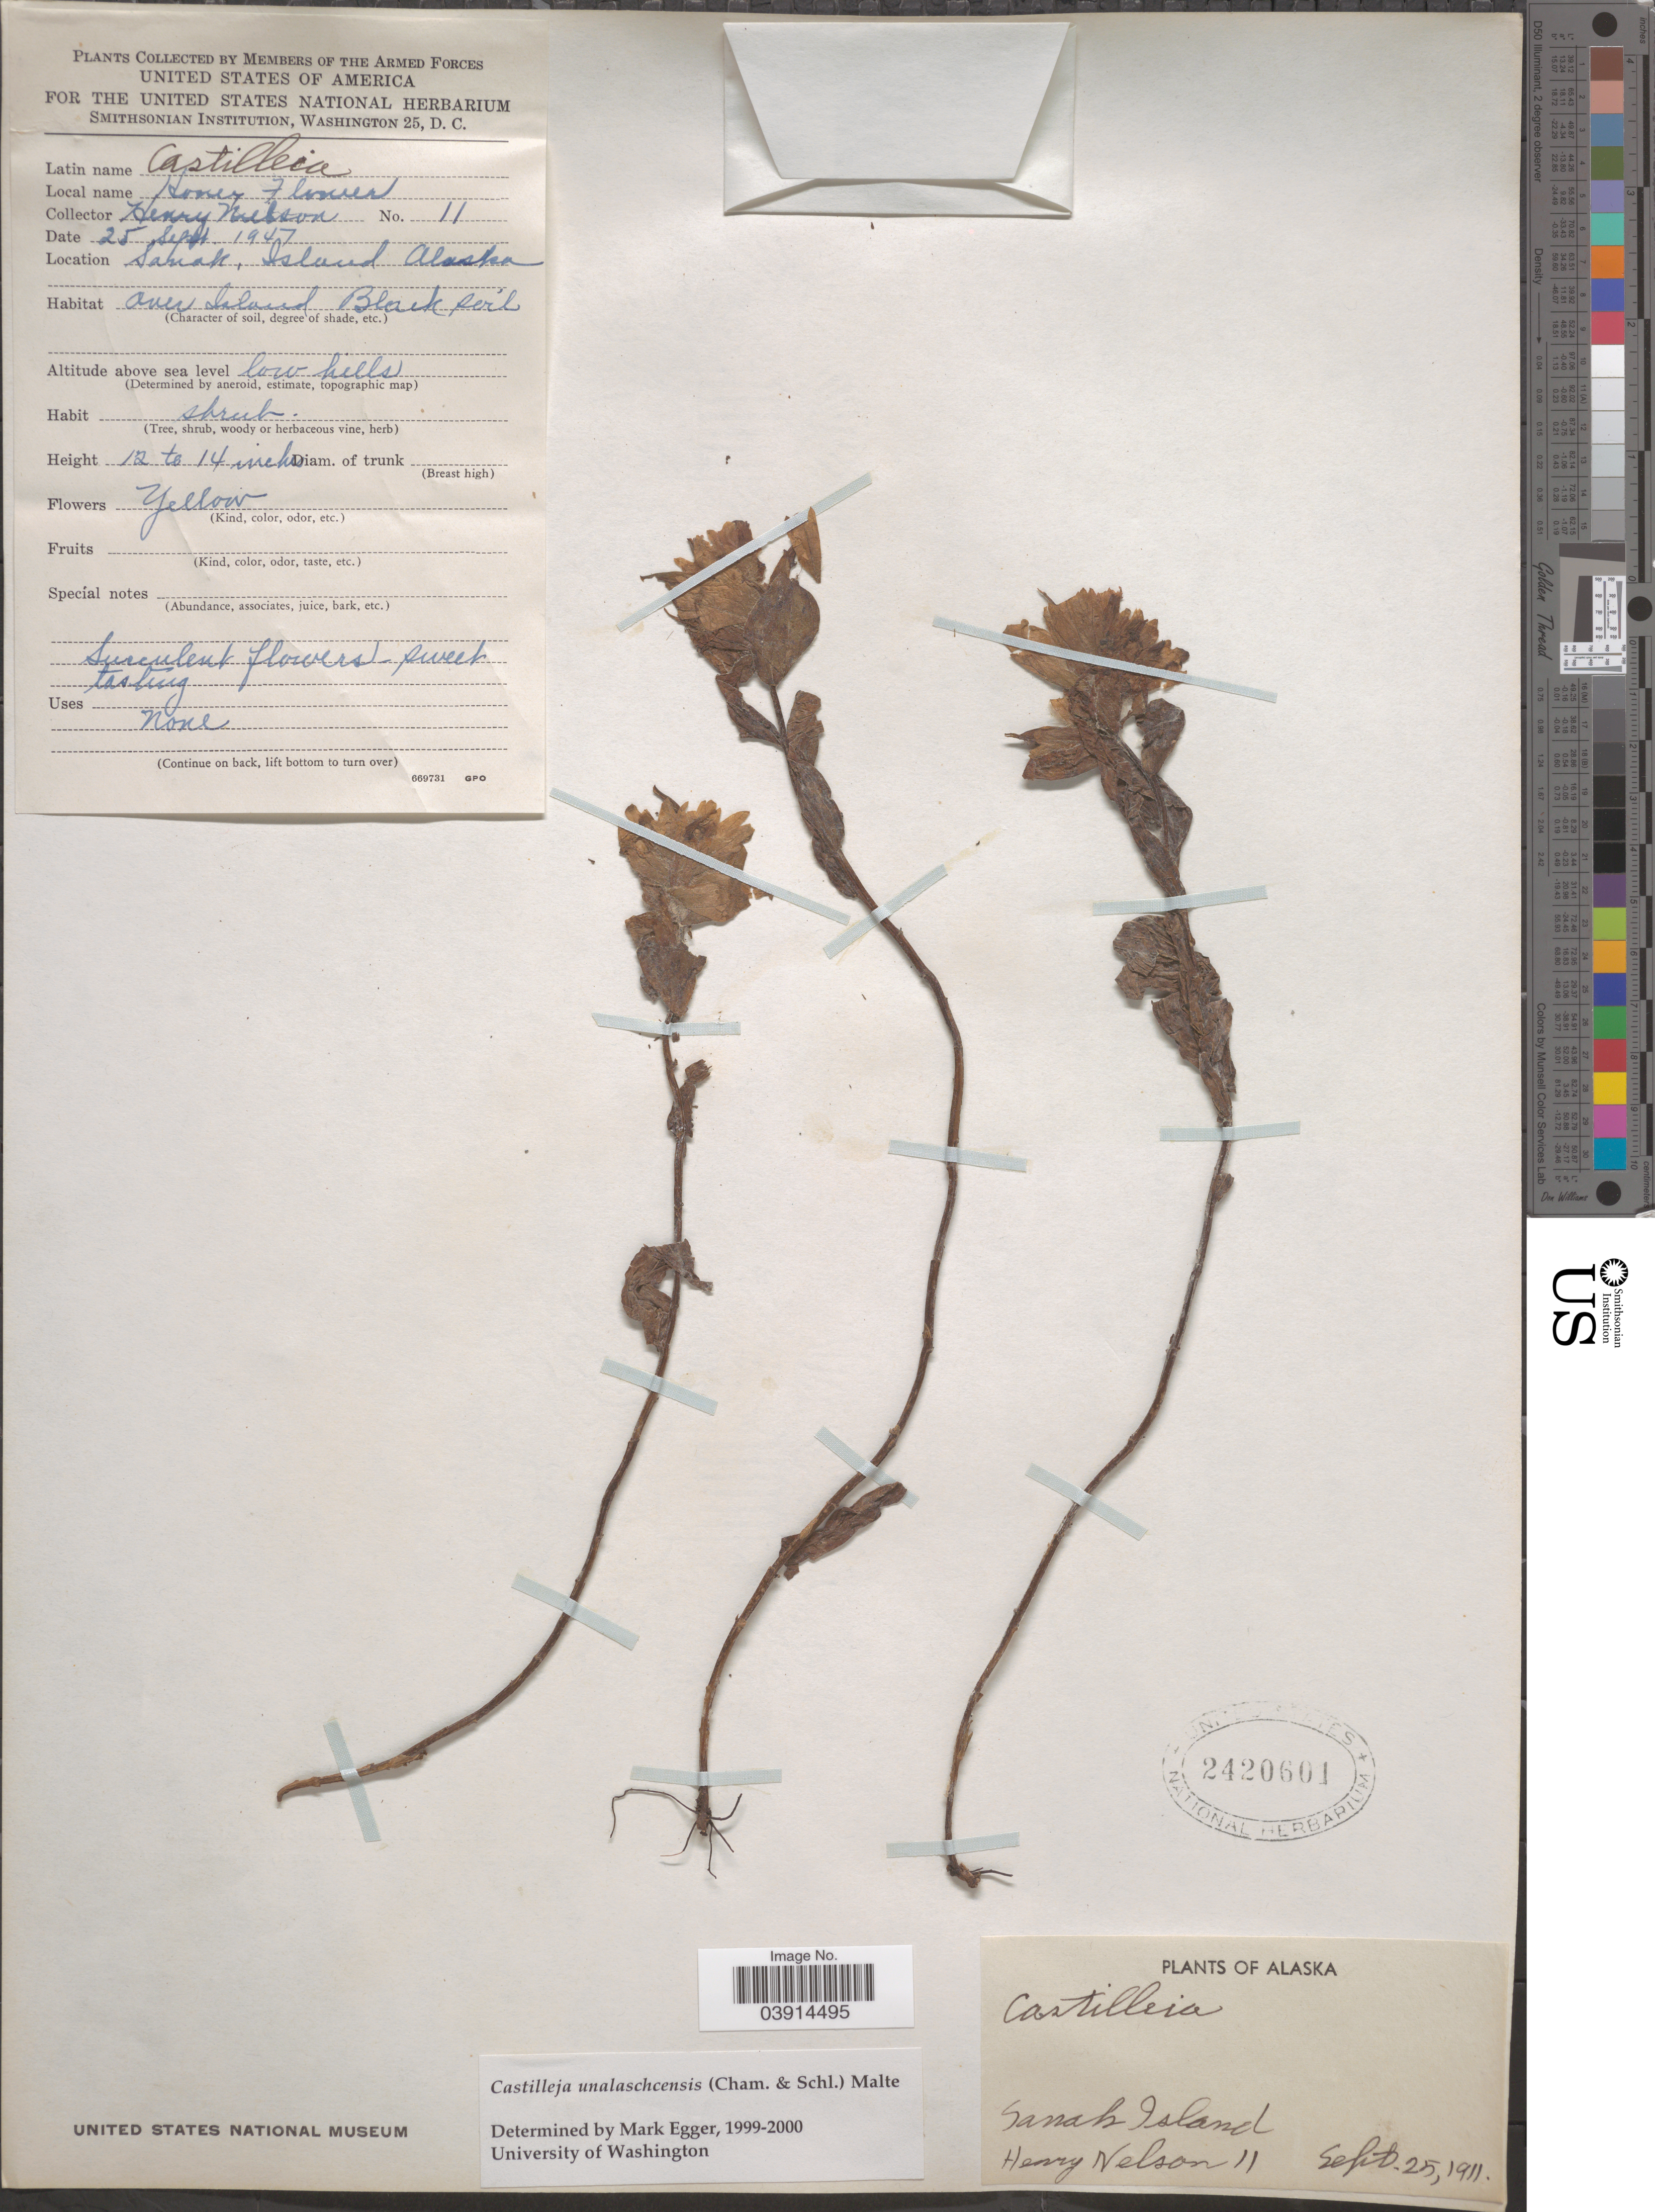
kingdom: Plantae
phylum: Tracheophyta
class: Magnoliopsida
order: Lamiales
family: Orobanchaceae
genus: Castilleja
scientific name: Castilleja unalaschcensis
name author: (Cham. & Schltdl.) Malte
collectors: H. Nelson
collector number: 11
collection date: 1911-09-25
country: United States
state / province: Alaska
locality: Sanak Island.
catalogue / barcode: US 2420601